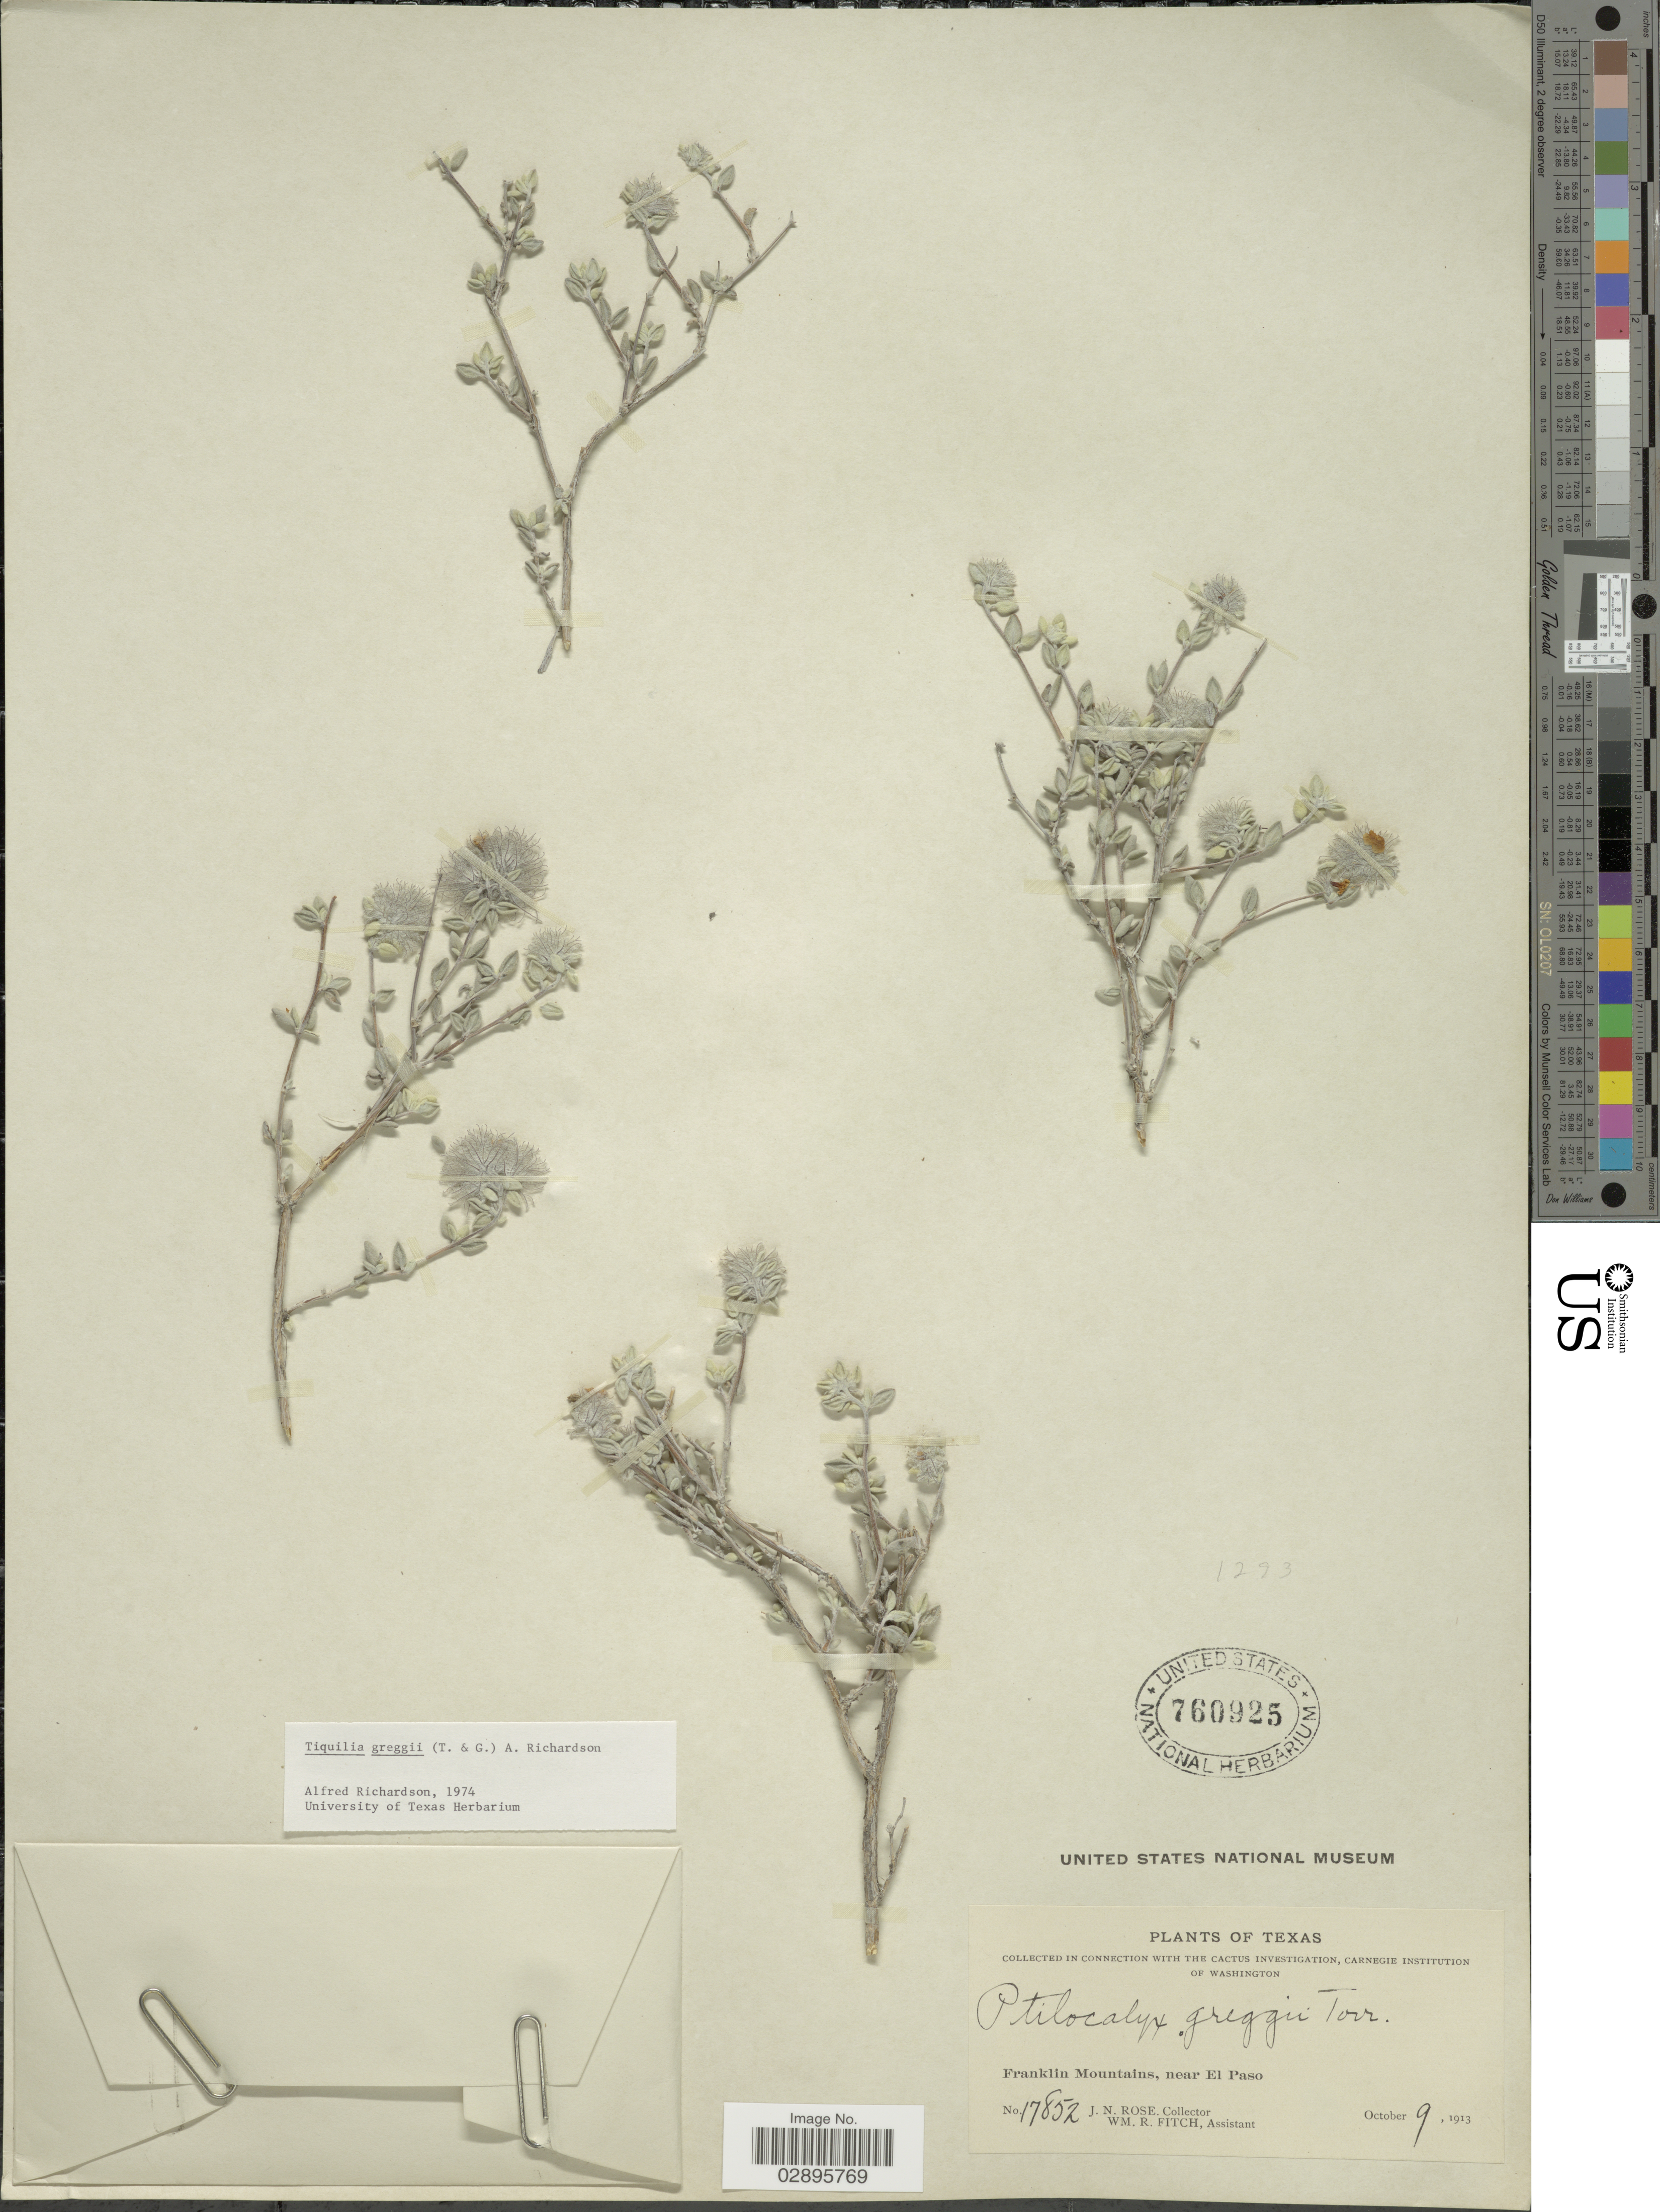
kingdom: Plantae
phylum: Tracheophyta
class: Magnoliopsida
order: Boraginales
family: Ehretiaceae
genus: Tiquilia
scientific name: Tiquilia greggii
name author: (Torr.) A.T. Richardson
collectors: J. N. Rose & W. R. Fitch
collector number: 17852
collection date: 1913-10-09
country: United States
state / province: Texas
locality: Franklin Mountains, near El Paso.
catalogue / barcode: US 760925